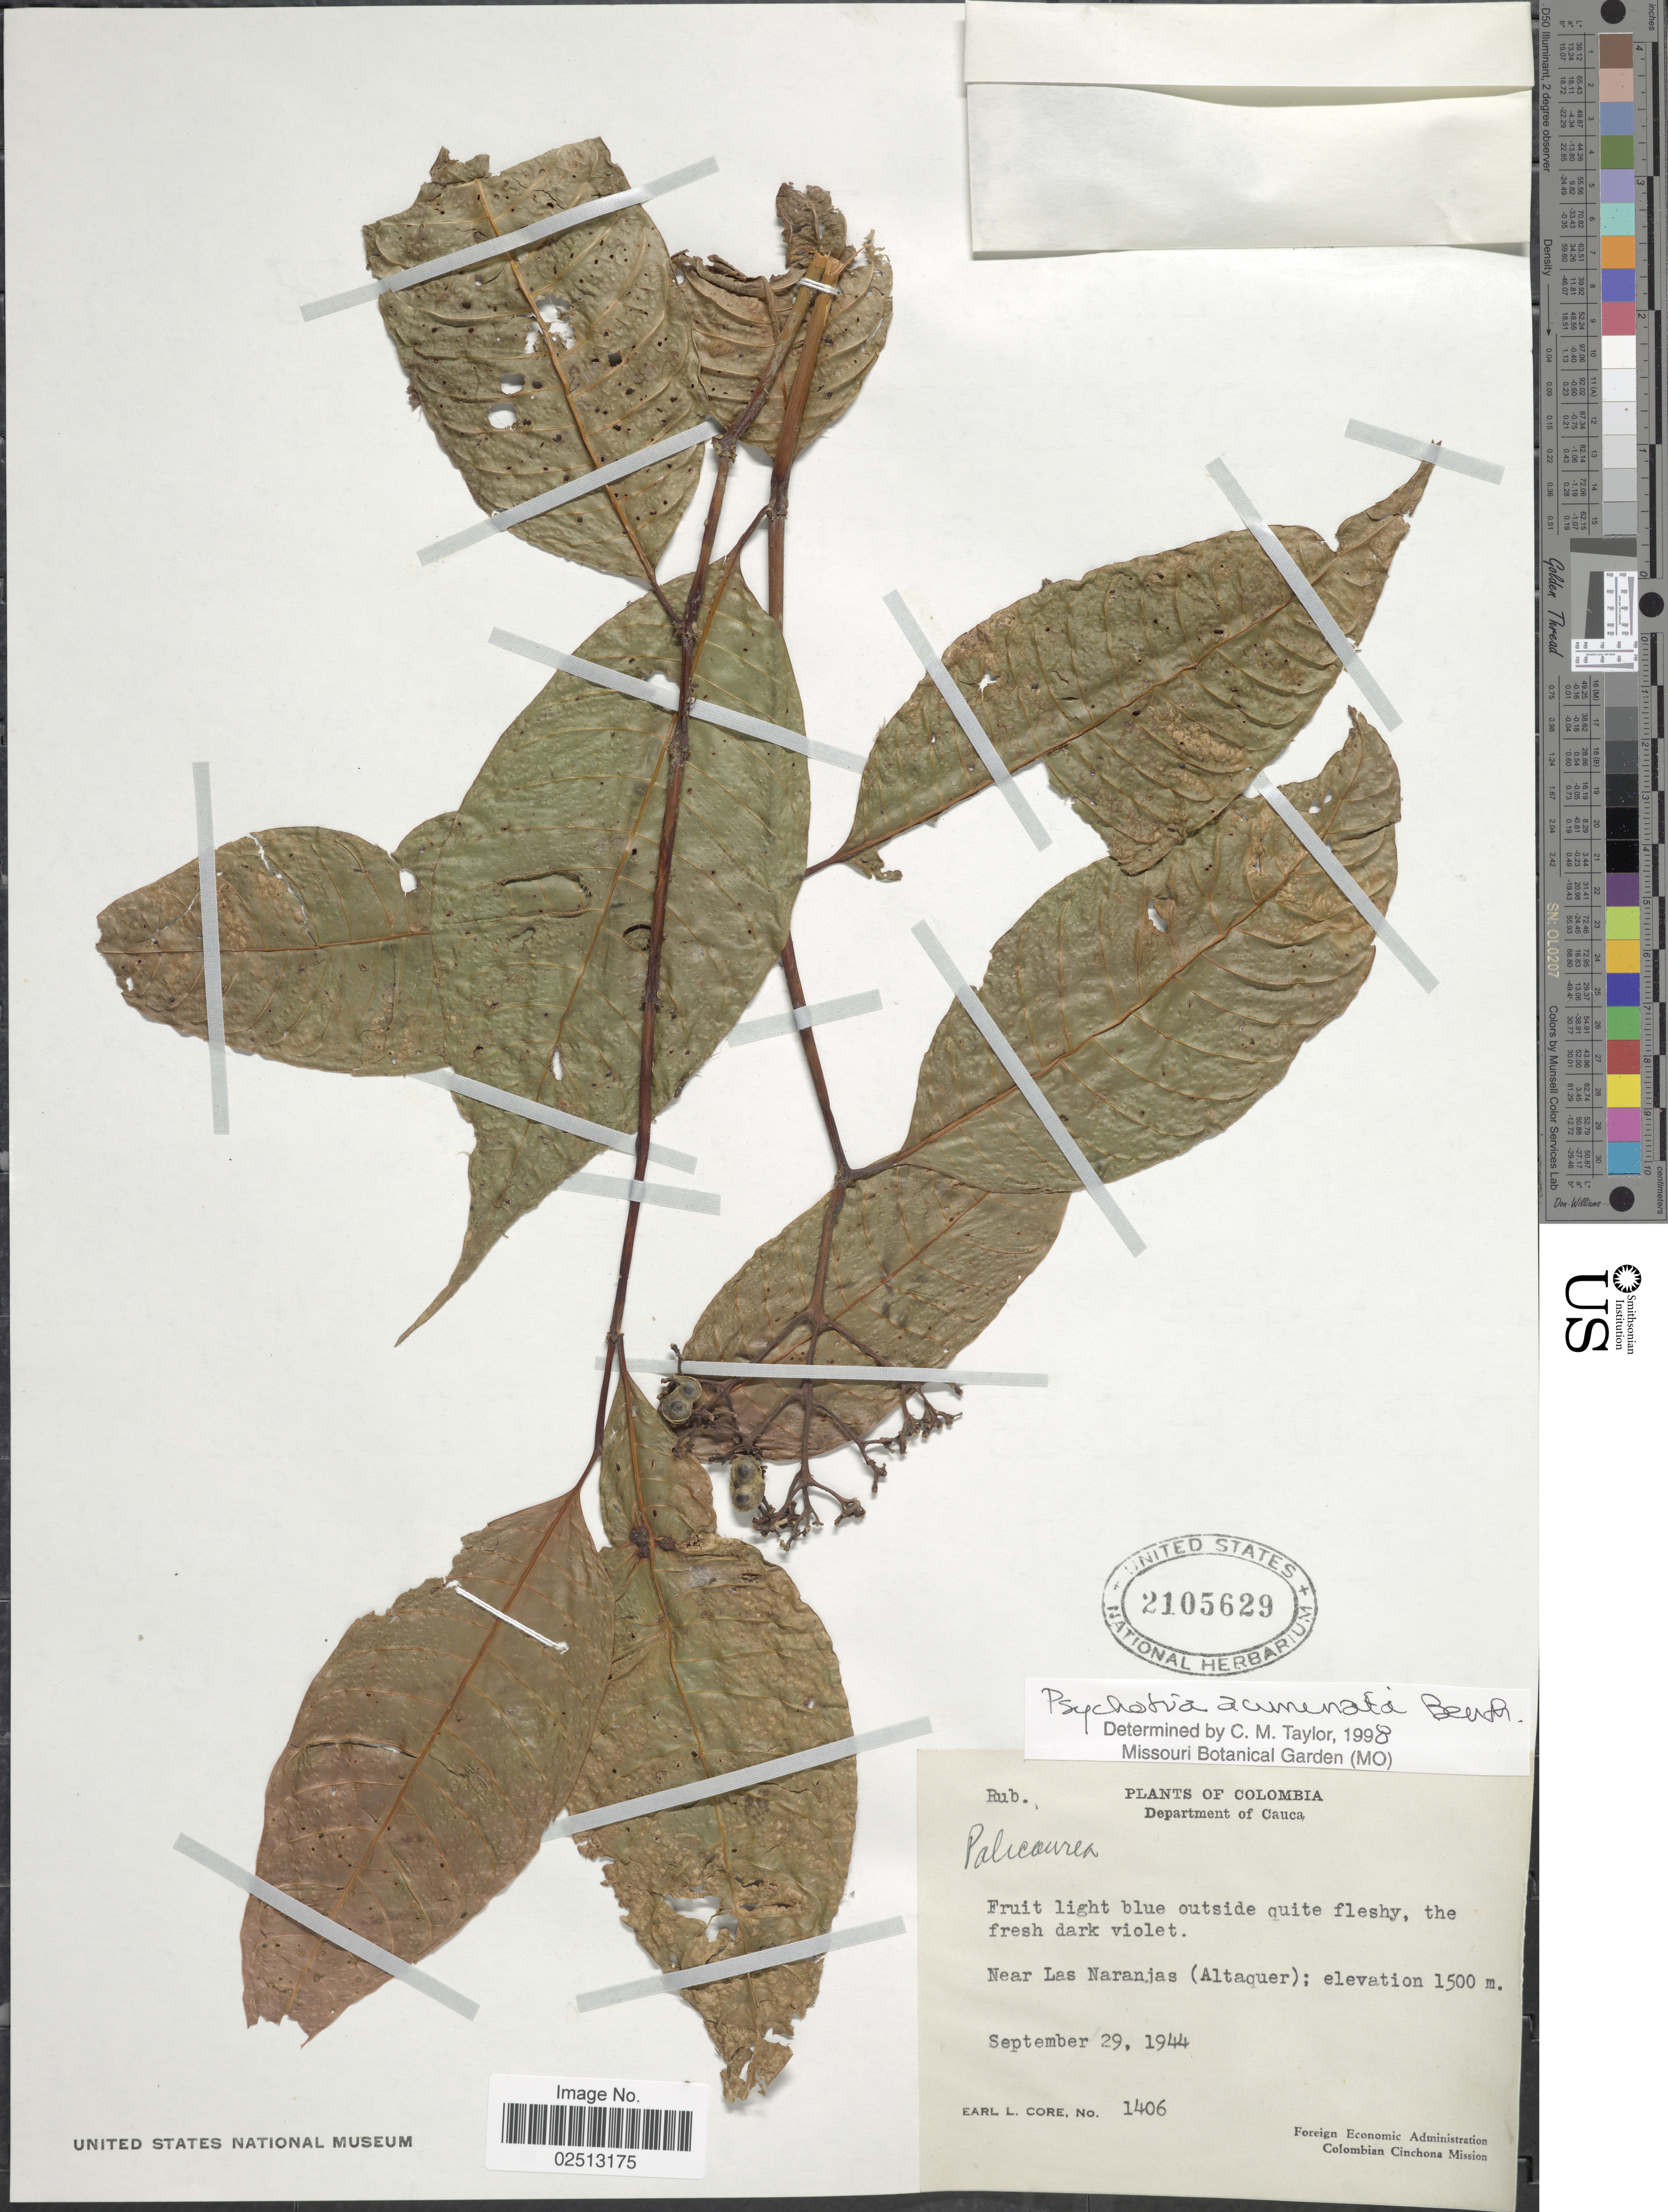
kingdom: Plantae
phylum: Tracheophyta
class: Magnoliopsida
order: Gentianales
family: Rubiaceae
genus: Psychotria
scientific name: Psychotria acuminata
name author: Benth.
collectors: E. L. Core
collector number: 1406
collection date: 1944-09-29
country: Colombia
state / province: Cauca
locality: Department of Cauca. Near Las Naranjas (Altaquer).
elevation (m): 1500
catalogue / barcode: US 2105629